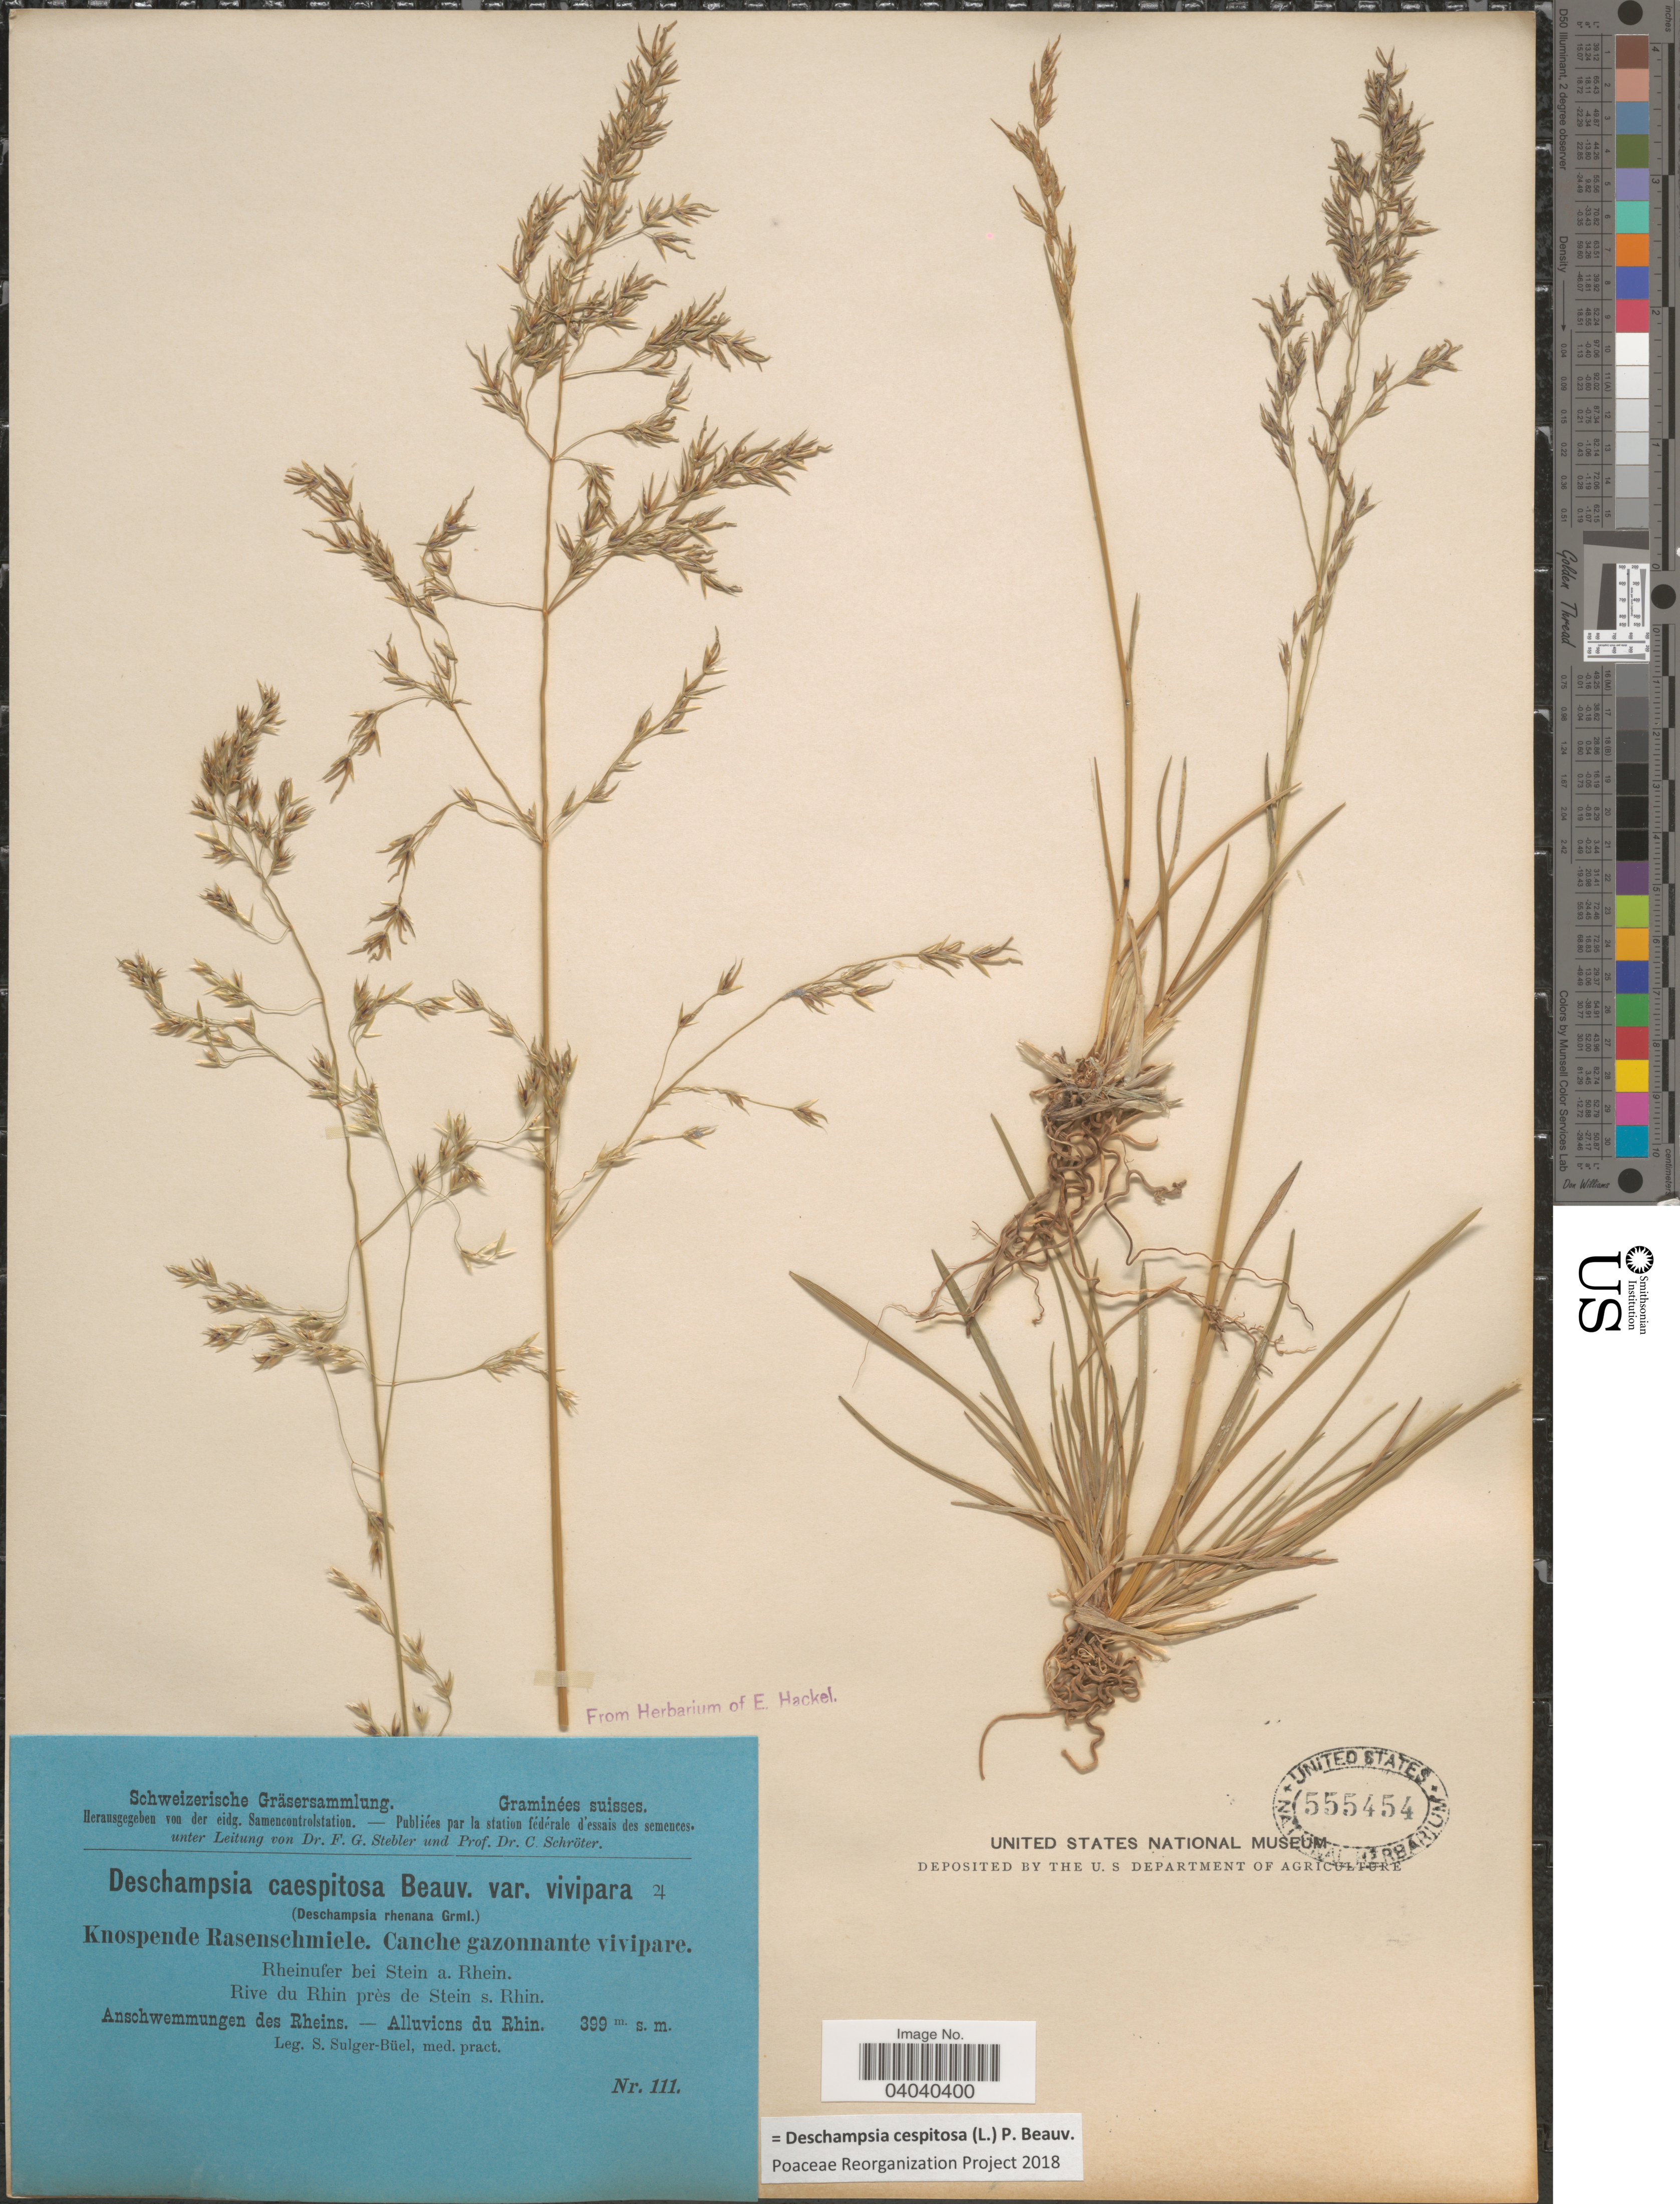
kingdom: Plantae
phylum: Tracheophyta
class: Liliopsida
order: Poales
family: Poaceae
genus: Deschampsia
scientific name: Deschampsia cespitosa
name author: (L.) P. Beauv.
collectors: S. Sulger-Büel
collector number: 111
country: Switzerland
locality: Suisses. Rivu du Rhin près de Stein s. Rhin. Alluvions du Rhin.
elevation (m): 399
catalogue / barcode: US 555454